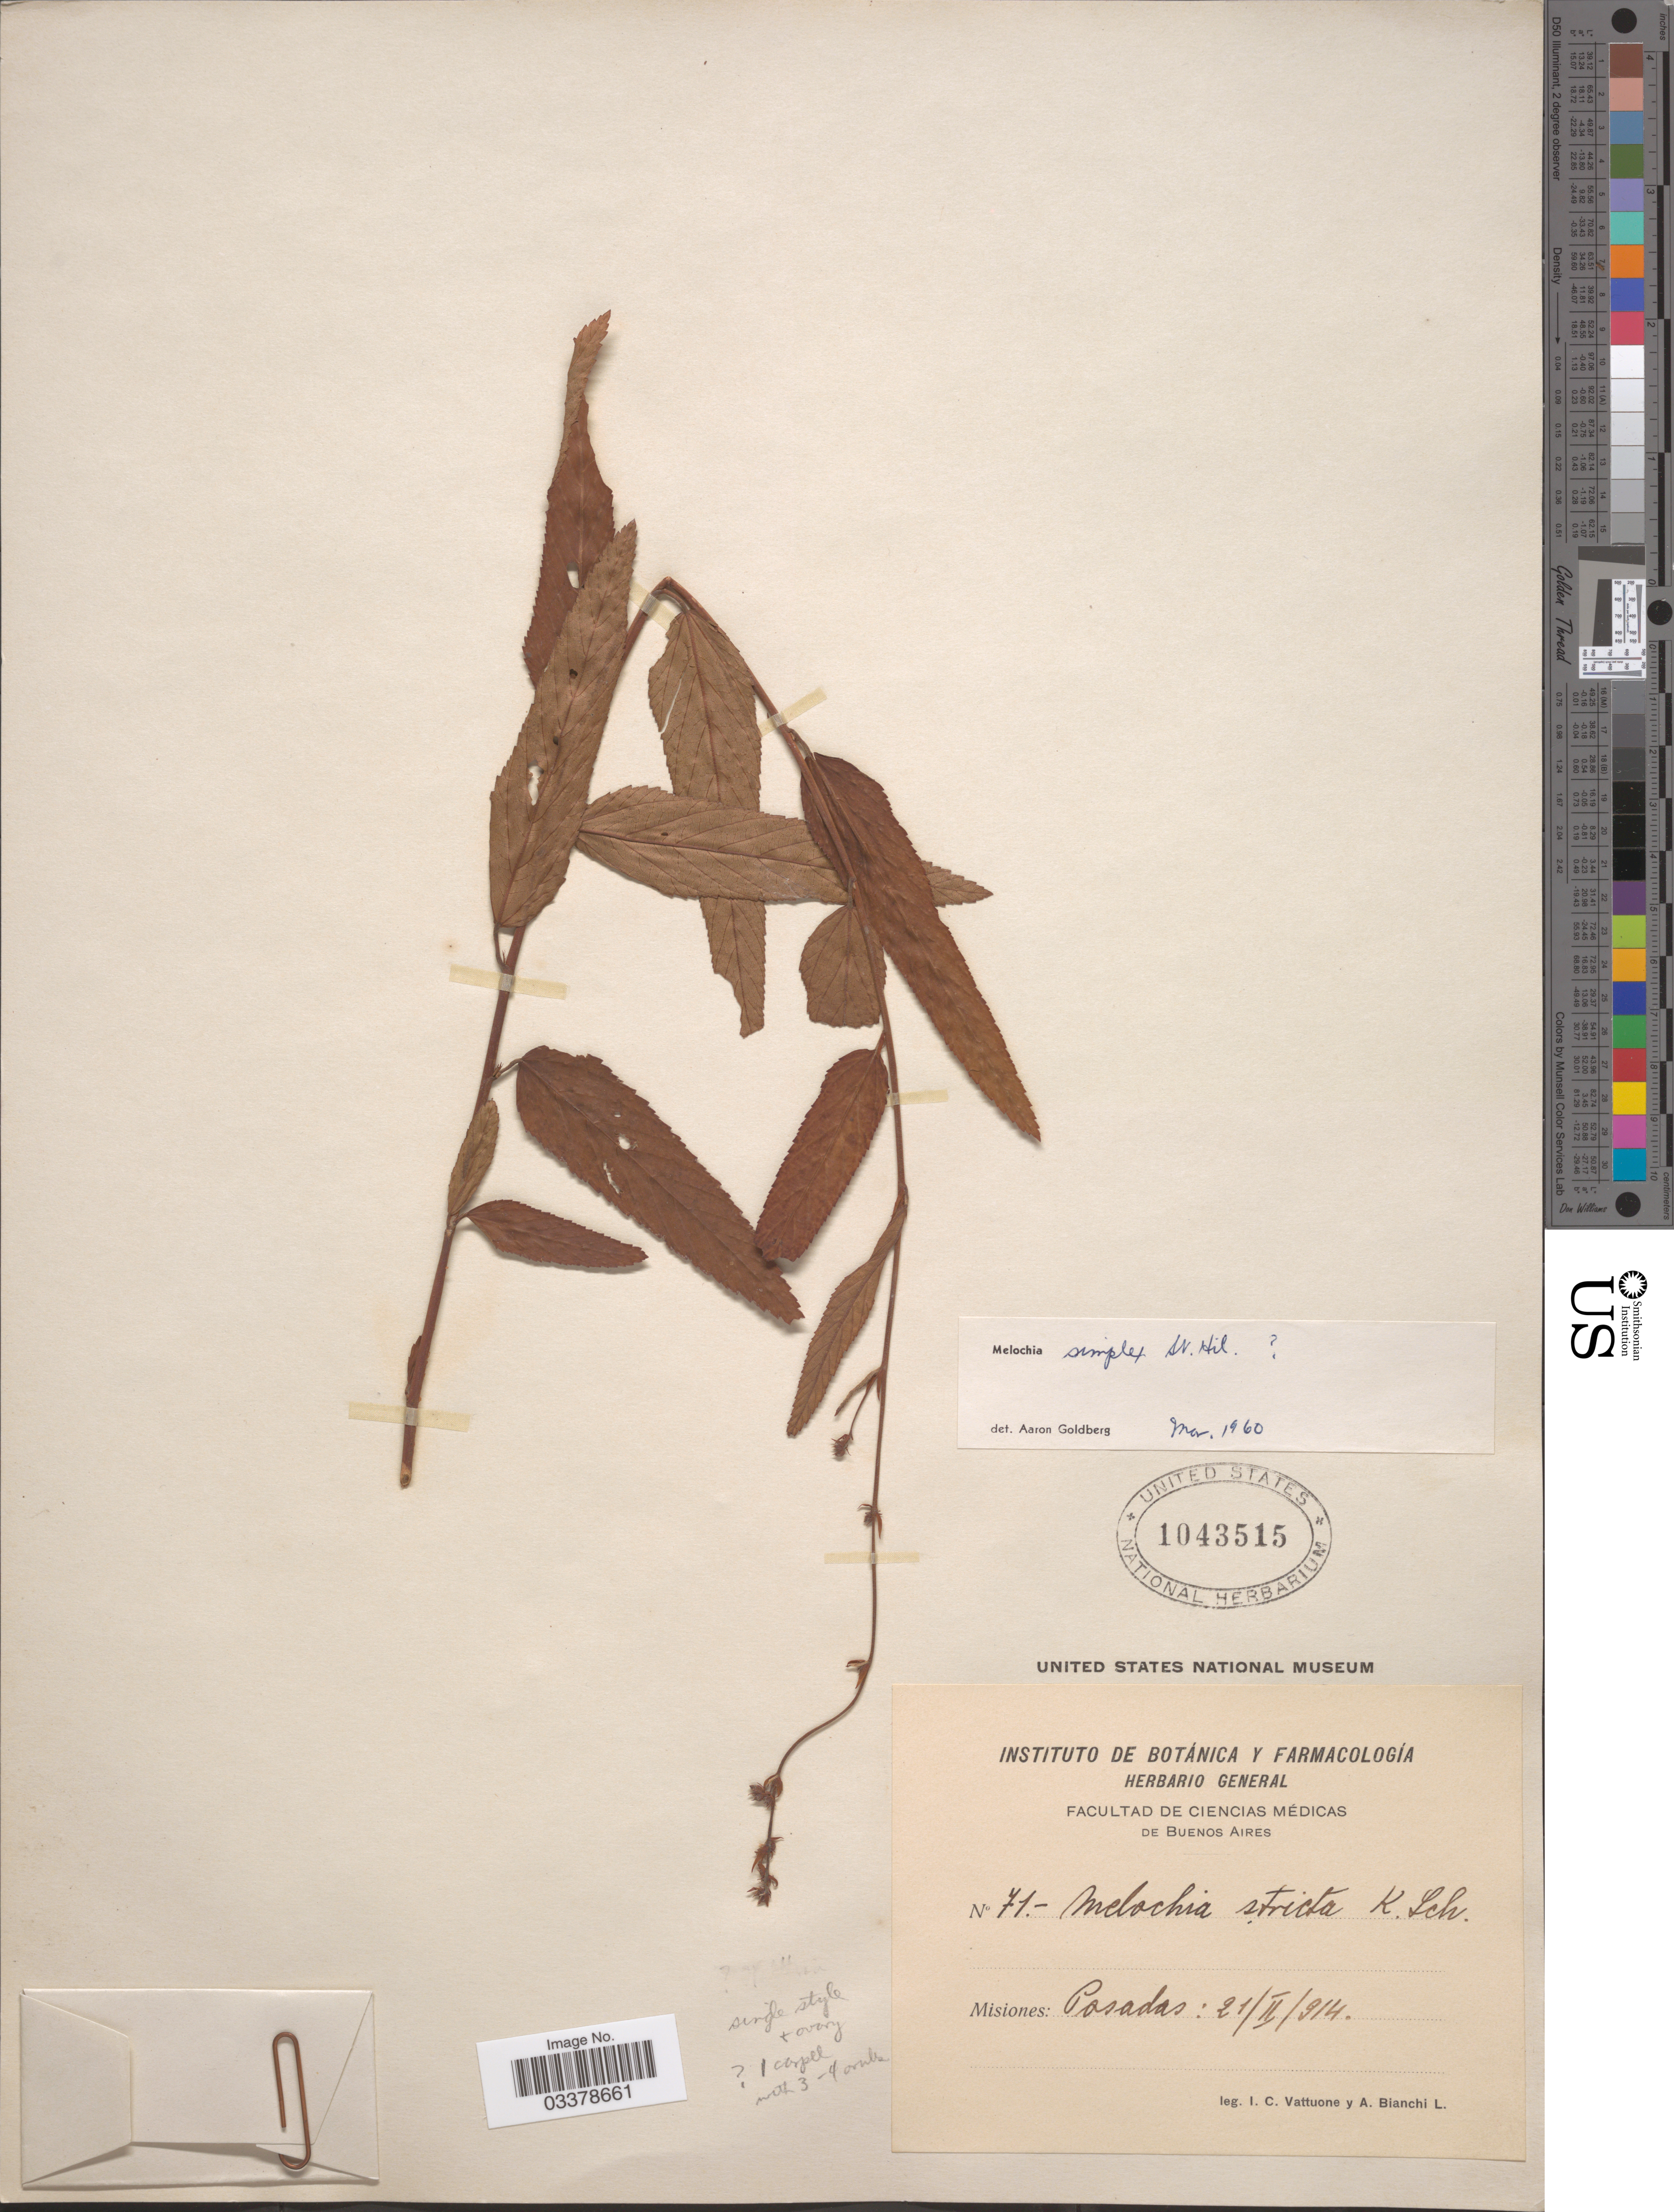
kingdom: Plantae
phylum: Tracheophyta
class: Magnoliopsida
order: Malvales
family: Malvaceae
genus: Melochia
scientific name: Melochia simplex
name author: A. St.-Hil.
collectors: I. Vattuone & A. Bianchi L.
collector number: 71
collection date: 1914-02-21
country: Argentina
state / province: Misiones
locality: Posados.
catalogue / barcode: US 1043515